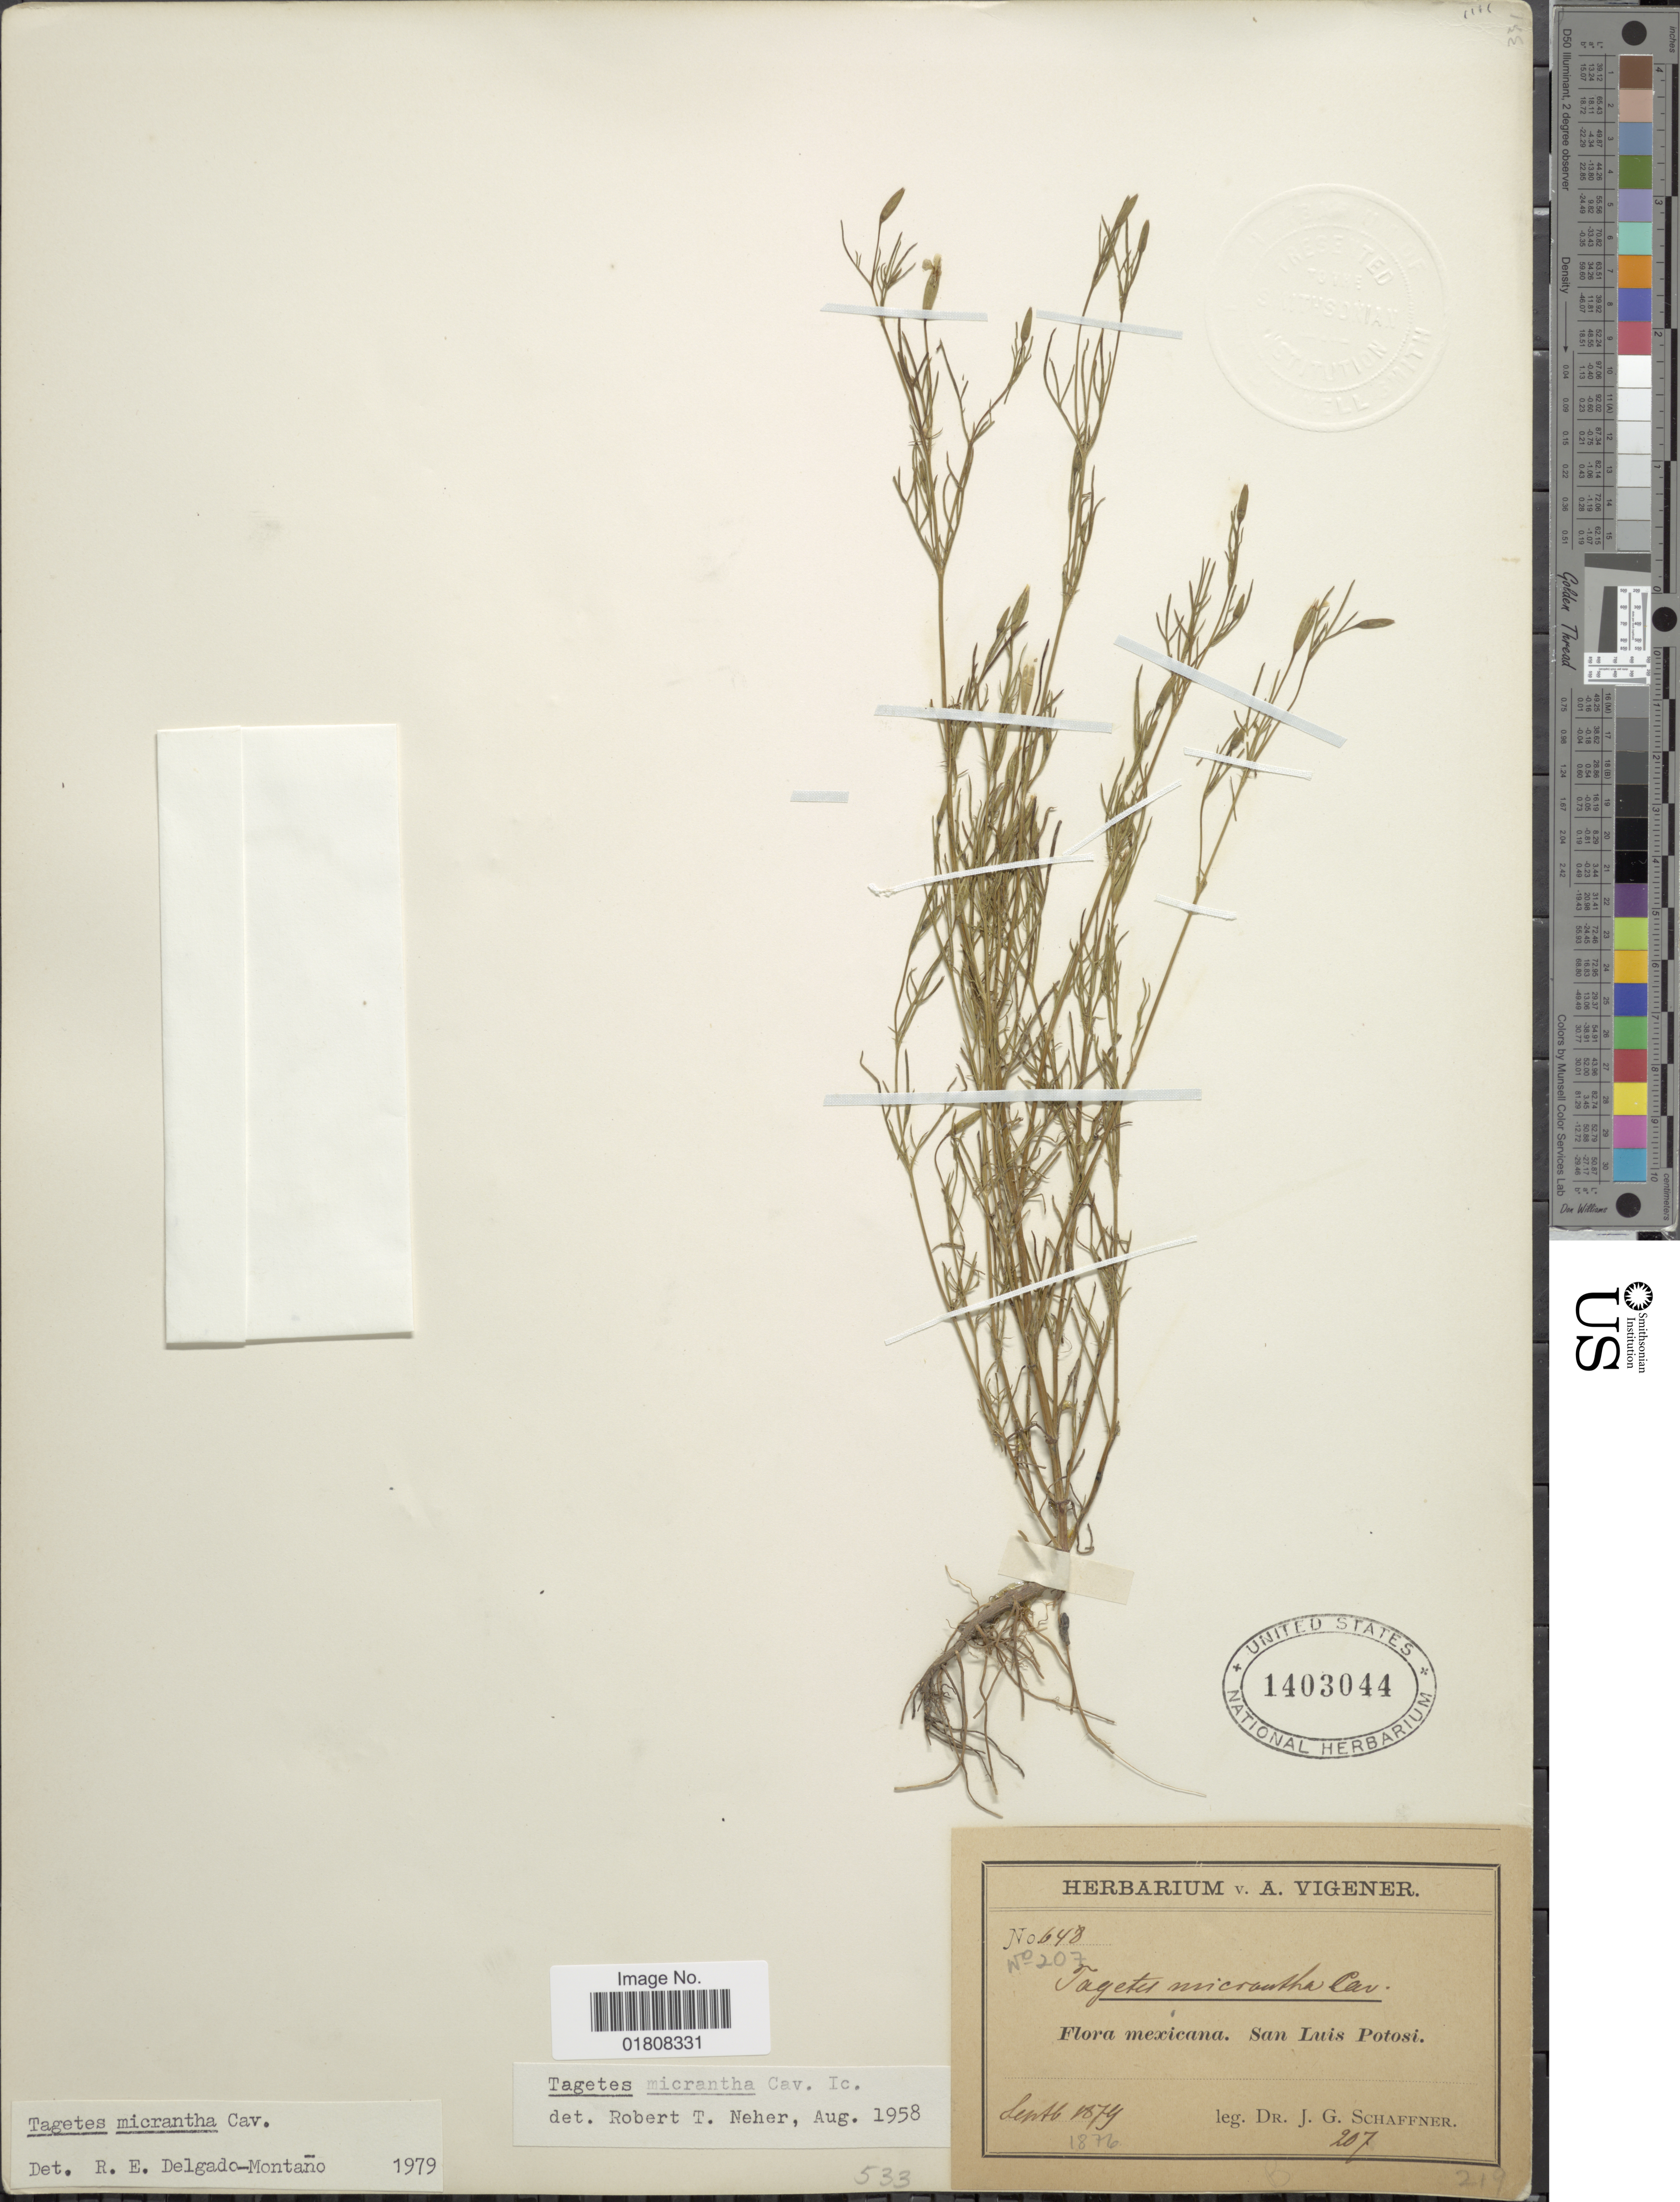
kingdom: Plantae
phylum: Tracheophyta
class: Magnoliopsida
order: Asterales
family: Asteraceae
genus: Tagetes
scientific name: Tagetes micrantha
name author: Cav.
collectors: J. G. Schaffner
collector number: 648/207*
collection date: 1876-09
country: Mexico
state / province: San Luis Potosí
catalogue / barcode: US 1403044